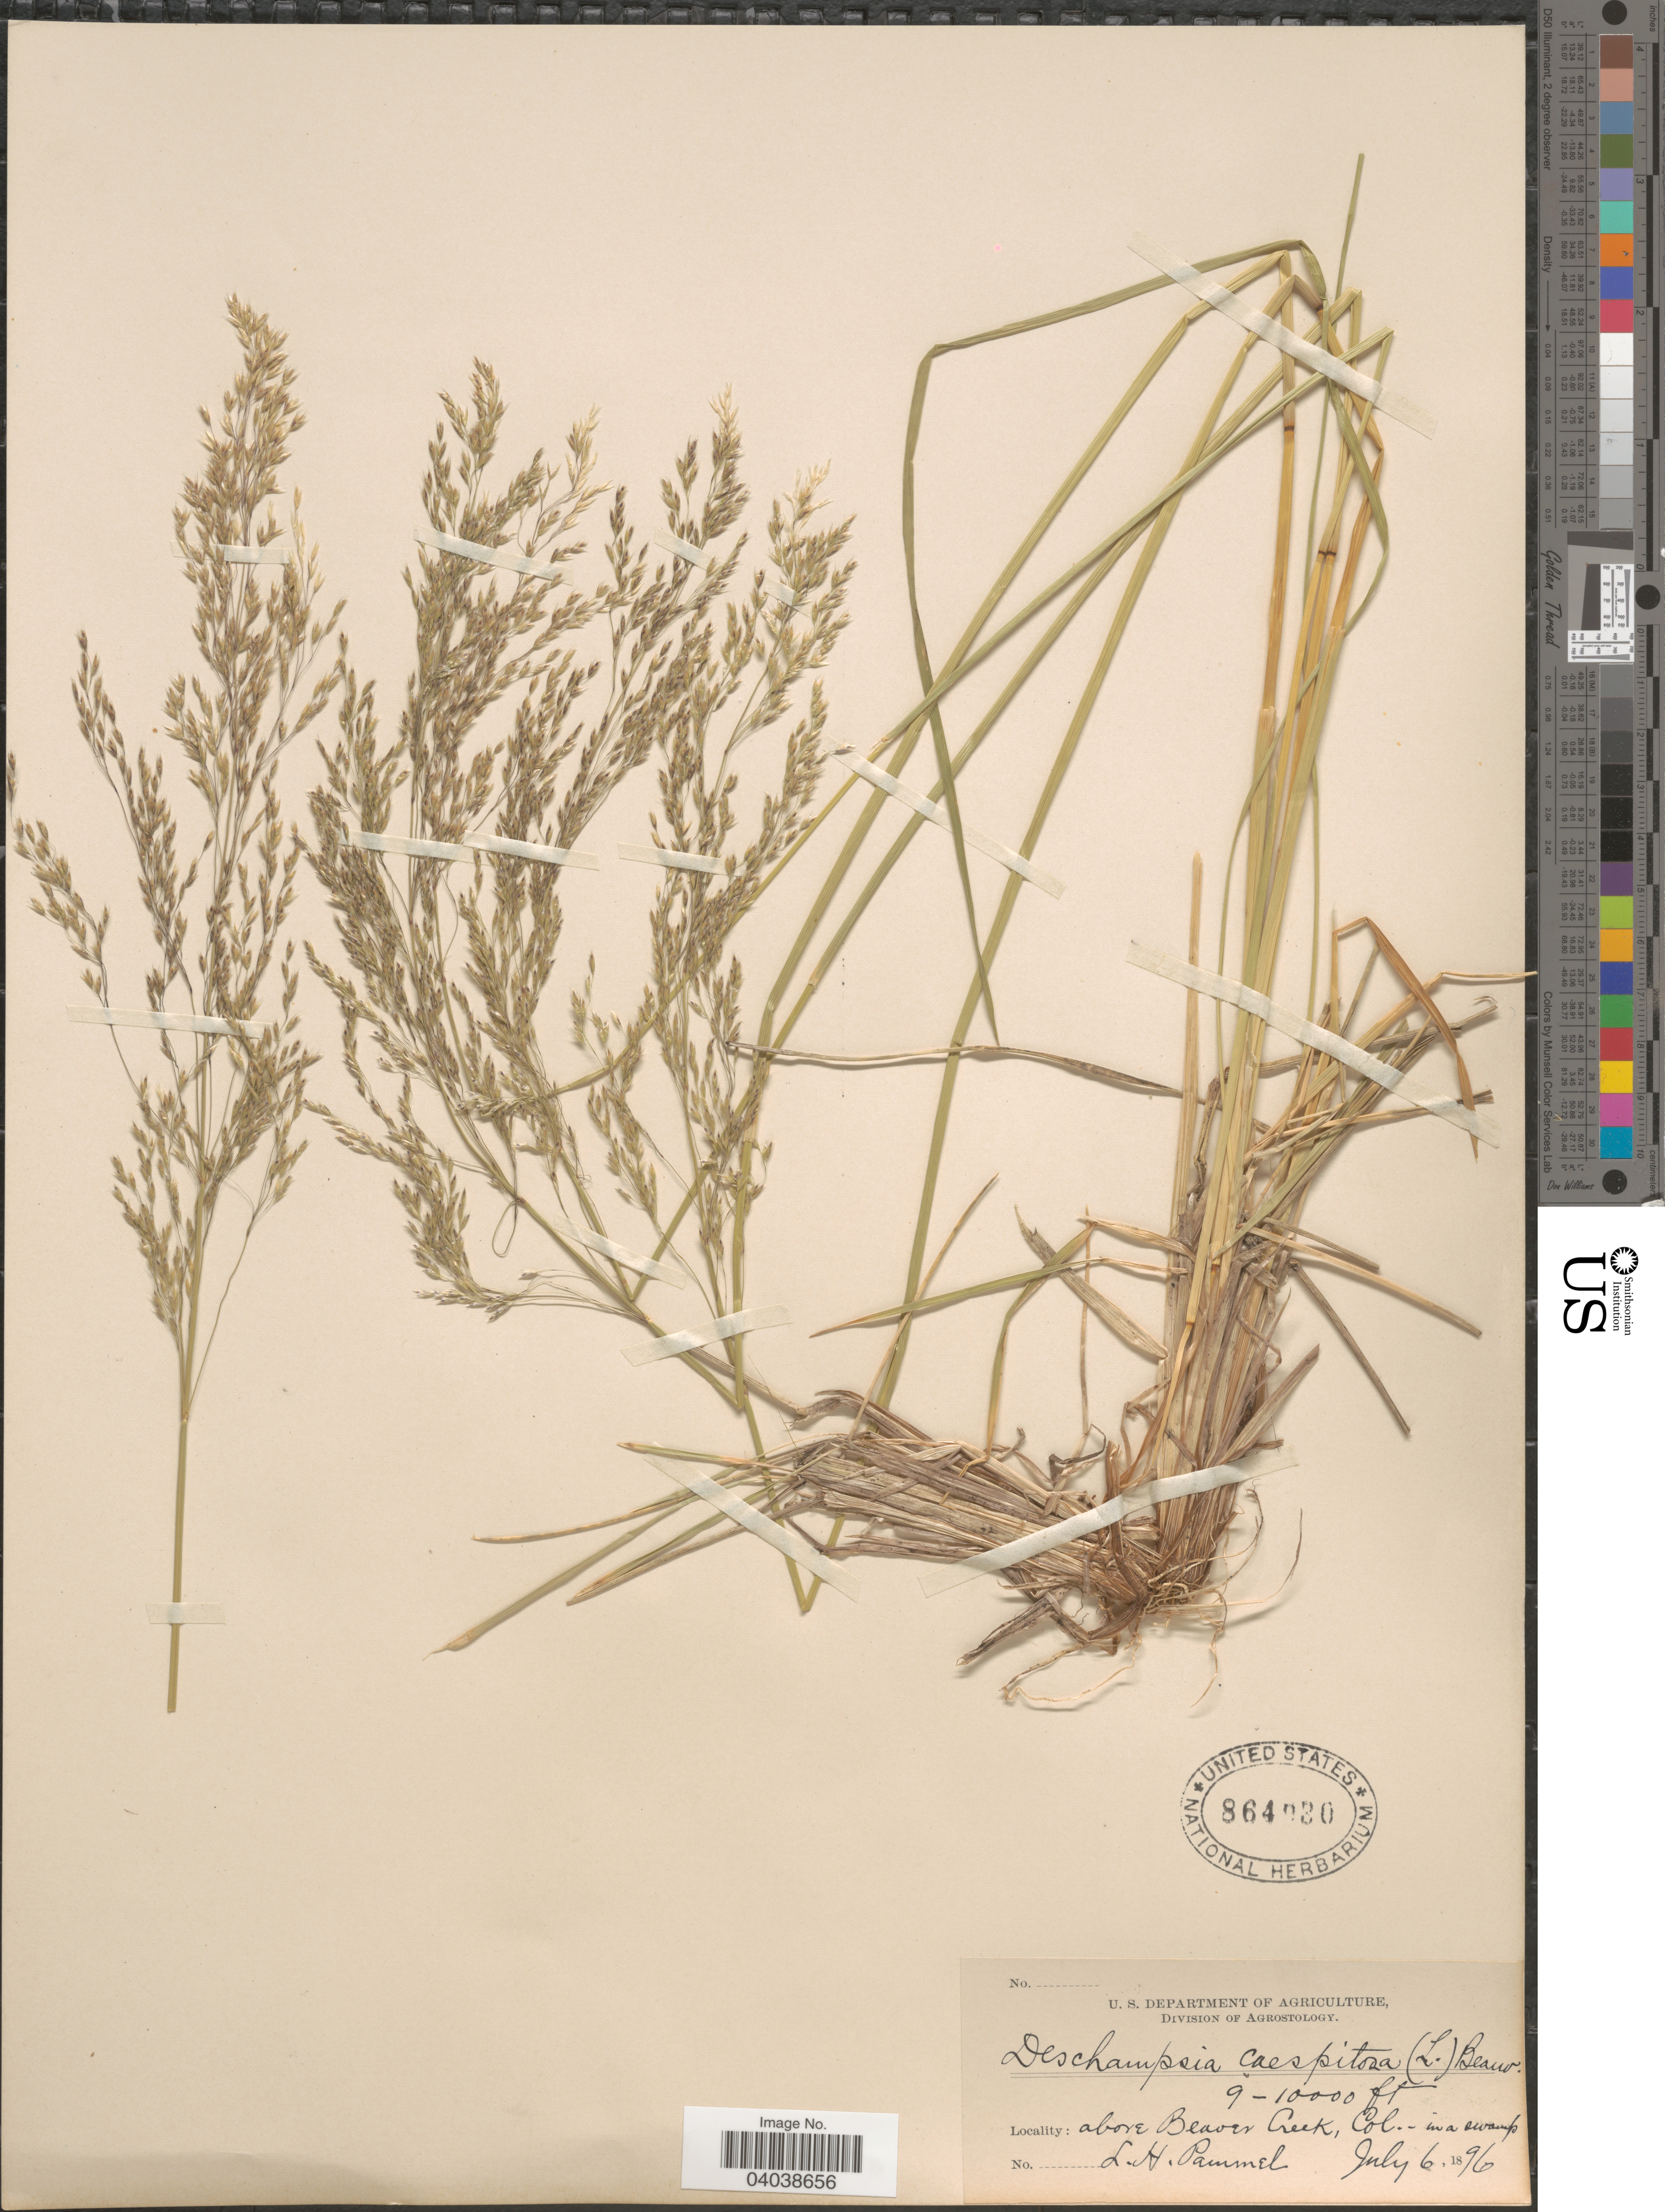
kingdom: Plantae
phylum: Tracheophyta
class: Liliopsida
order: Poales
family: Poaceae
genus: Deschampsia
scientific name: Deschampsia cespitosa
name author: (L.) P. Beauv.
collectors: L. Pammel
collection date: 1896-07-06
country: United States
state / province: Colorado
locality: Above Beaver Creek.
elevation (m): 2743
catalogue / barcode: US 864930